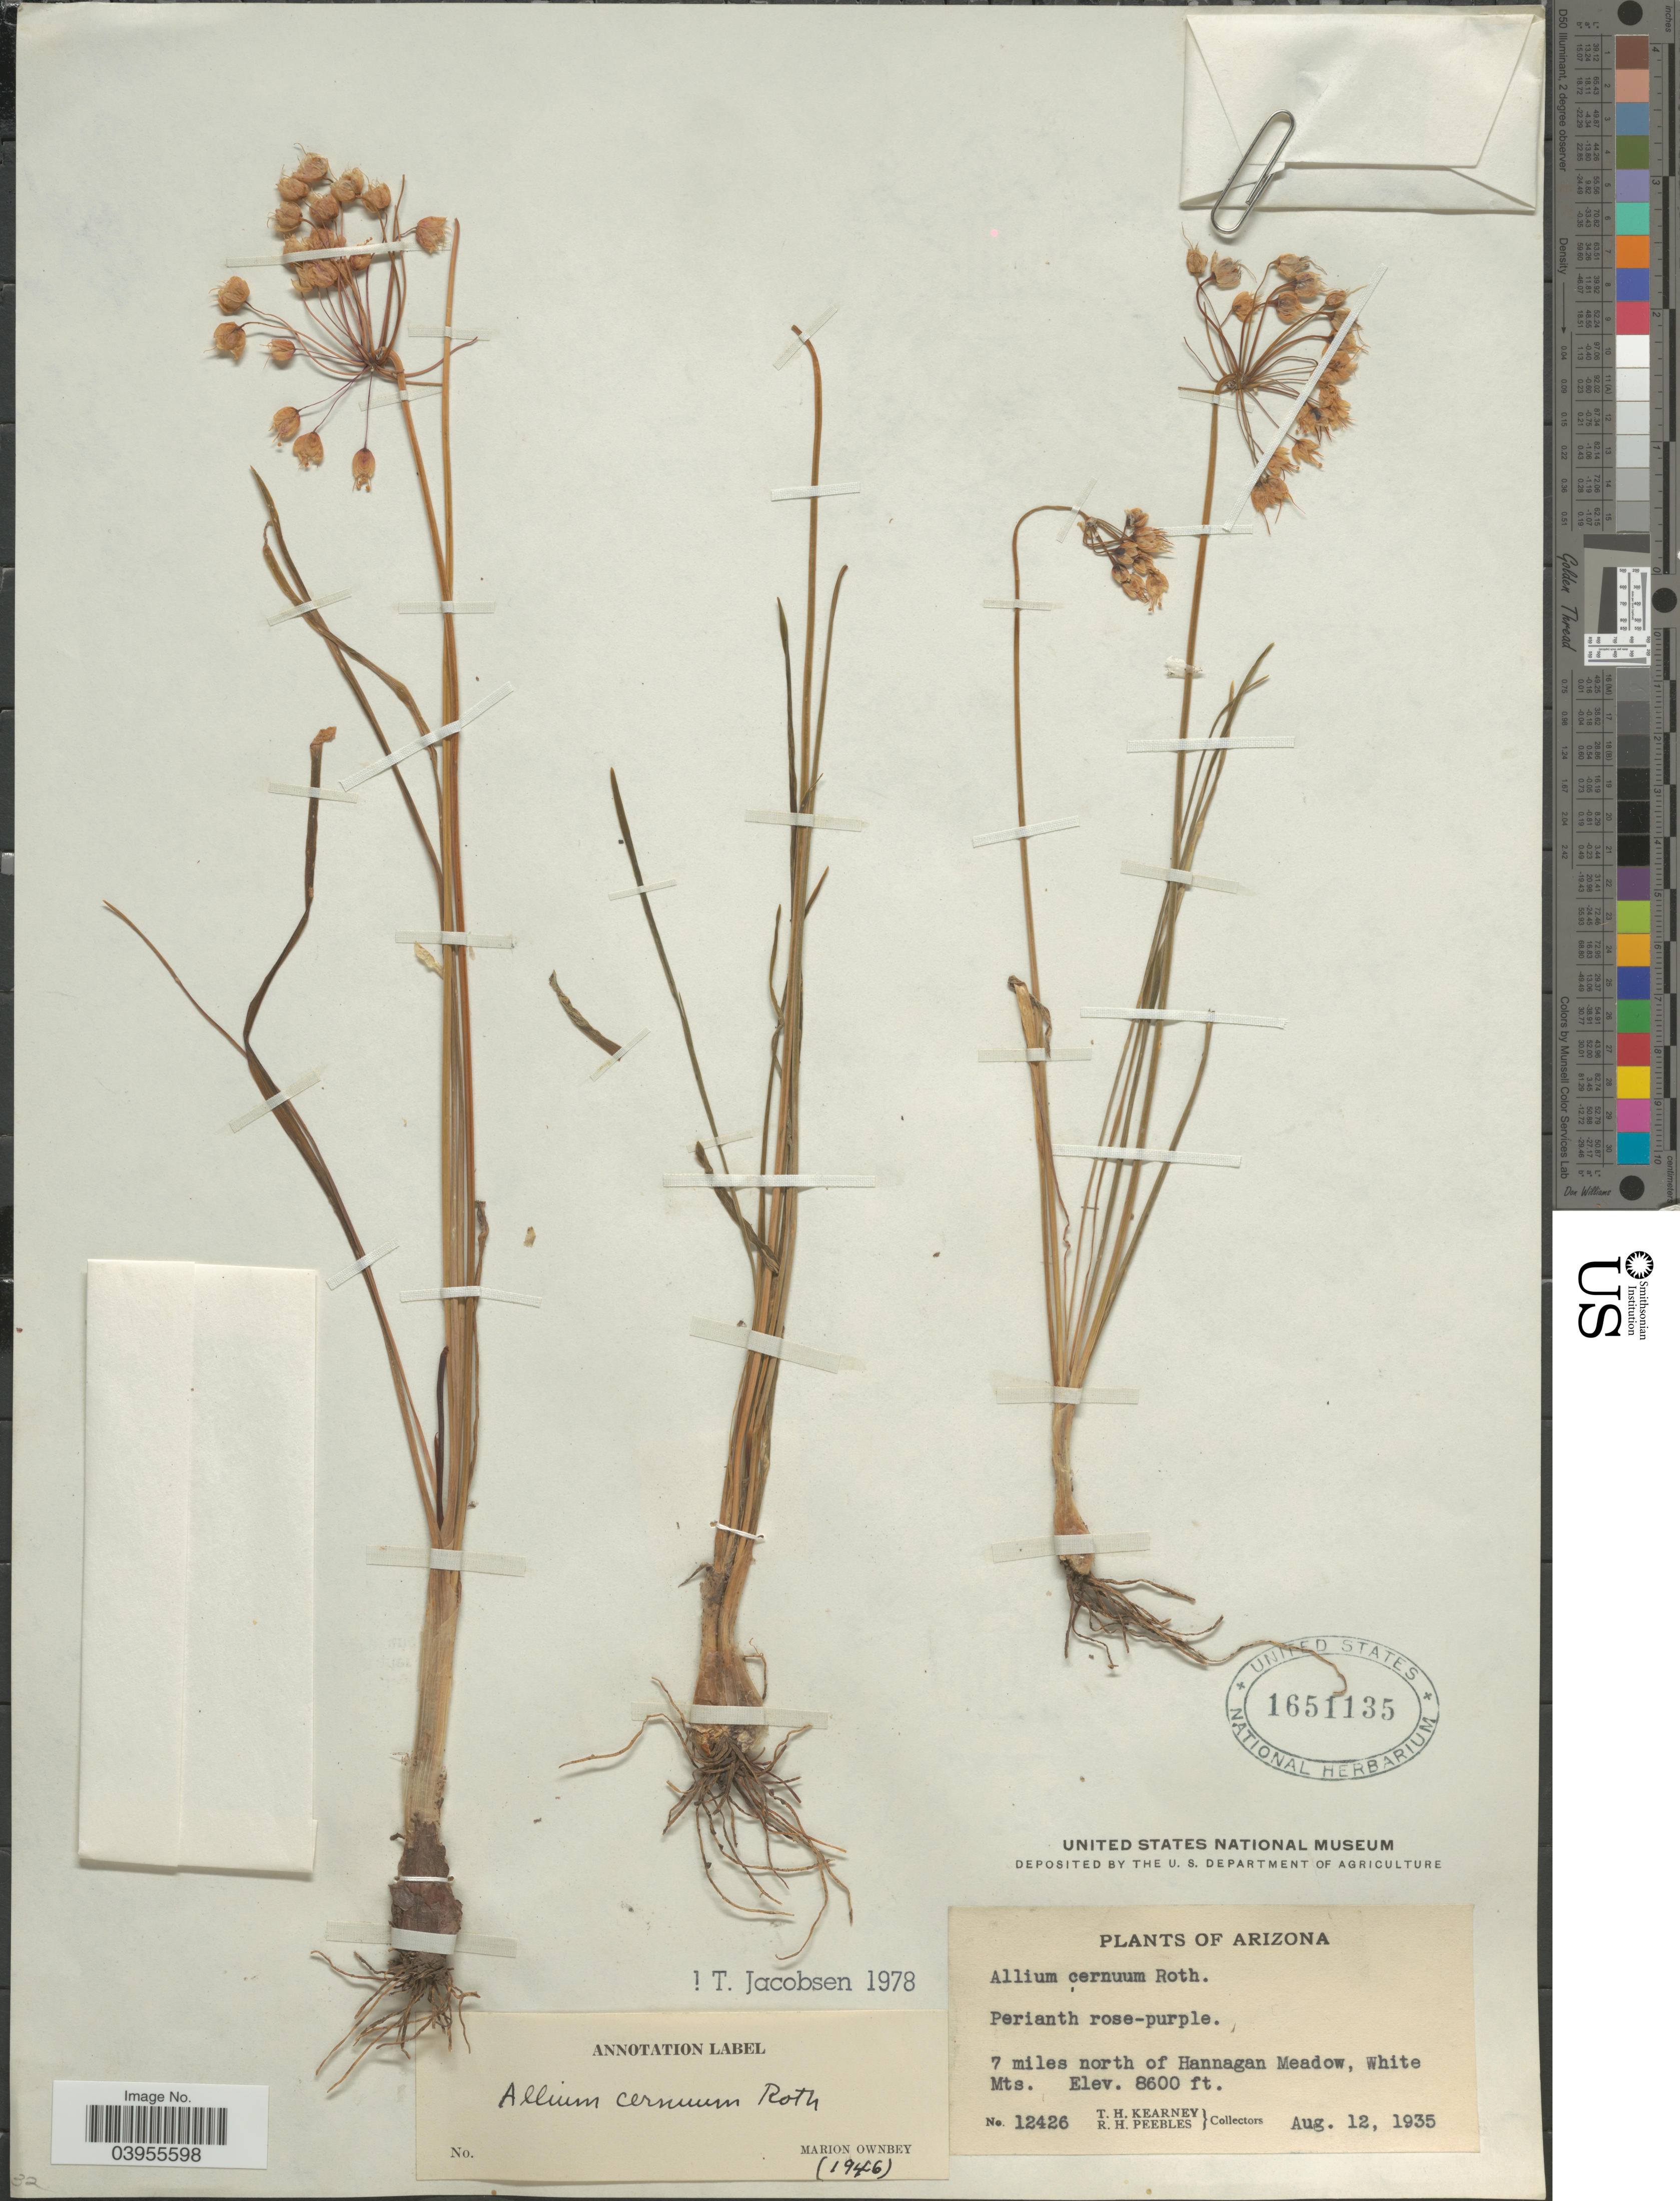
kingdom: Plantae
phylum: Tracheophyta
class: Liliopsida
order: Asparagales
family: Amaryllidaceae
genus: Allium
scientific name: Allium cernuum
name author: Roth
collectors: T. H. Kearney & R. H. Peebles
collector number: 12426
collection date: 1935-08-12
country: United States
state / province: Arizona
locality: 7 miles north of Hannagan Meadow, White Mts.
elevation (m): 2621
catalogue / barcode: US 1651135